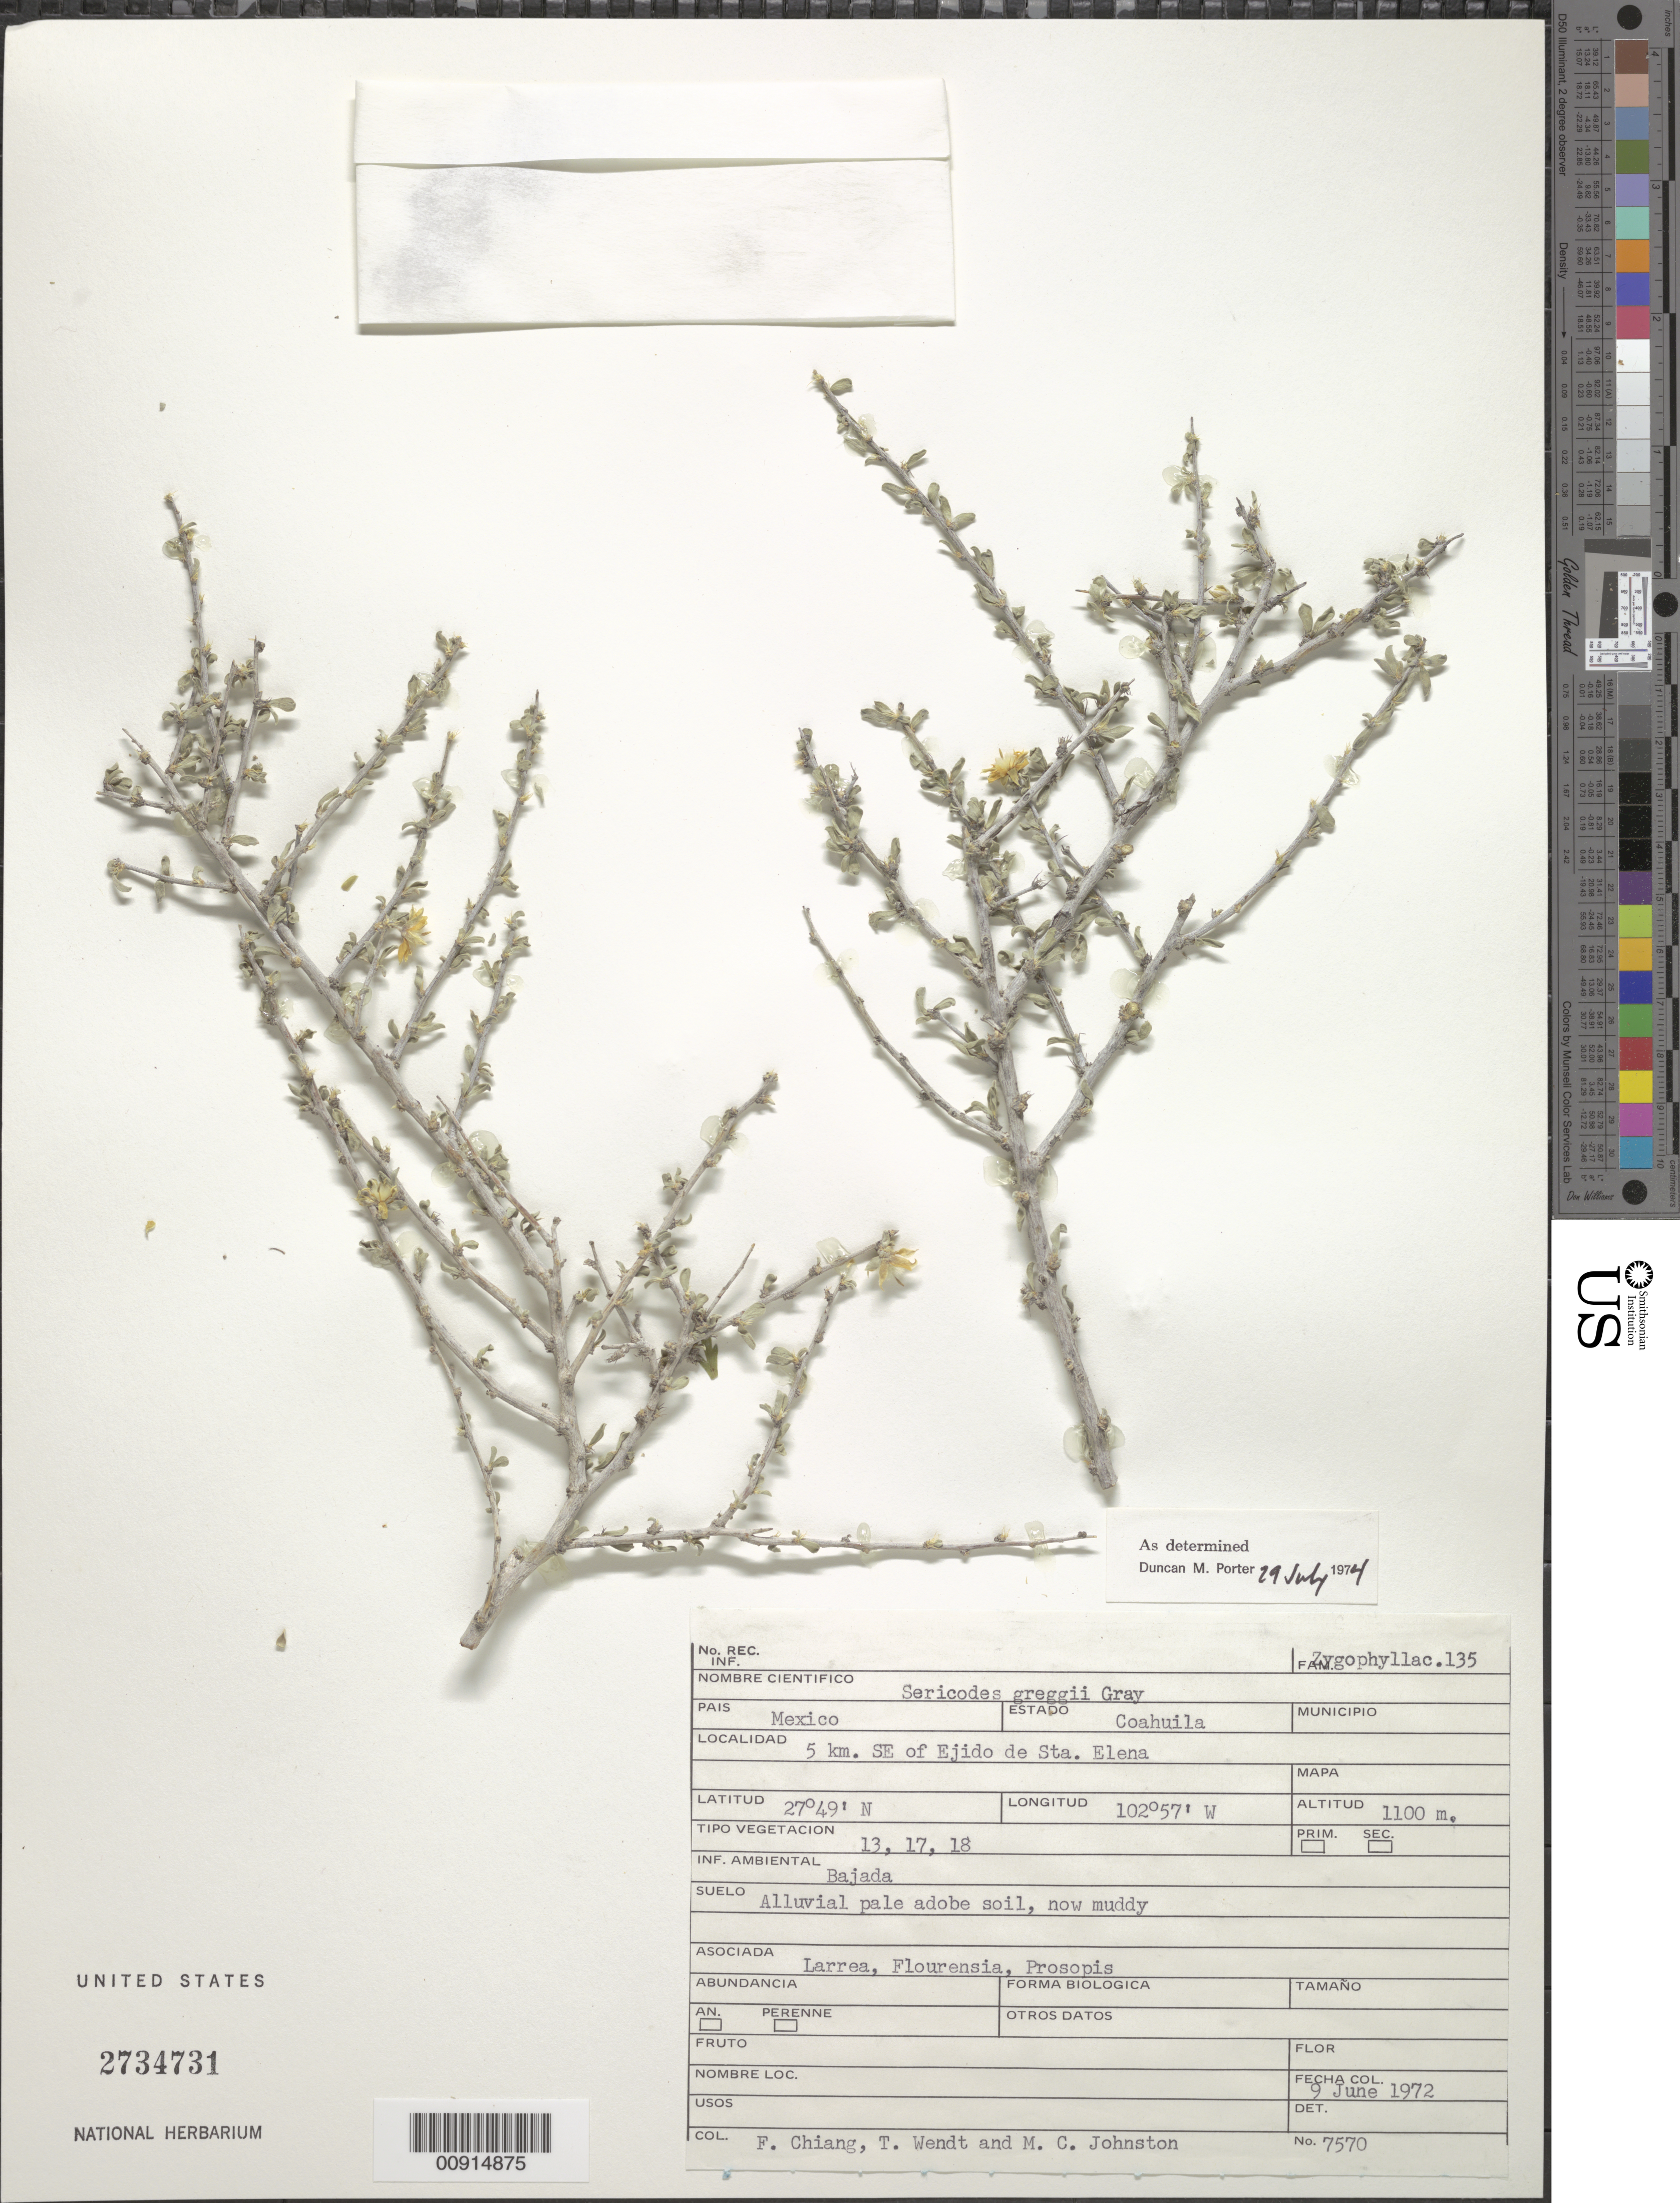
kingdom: Plantae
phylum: Tracheophyta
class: Magnoliopsida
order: Zygophyllales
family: Zygophyllaceae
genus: Sericodes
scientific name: Sericodes greggii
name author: A. Gray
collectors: F. Chiang, T. L. Wendt & M. Johnston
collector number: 7570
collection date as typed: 09 Jun 1972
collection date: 1972-06-09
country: Mexico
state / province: Coahuila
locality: Estado Coahuila: 5 km. SE of Ejido de Sta. Elena.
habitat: Tipo de vegetación 13, 17, 18. Bajada; alluvial pale adobe soil, now muddy. Asociada: Larrea, Flourensia, Prosopis.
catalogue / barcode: US 2734731